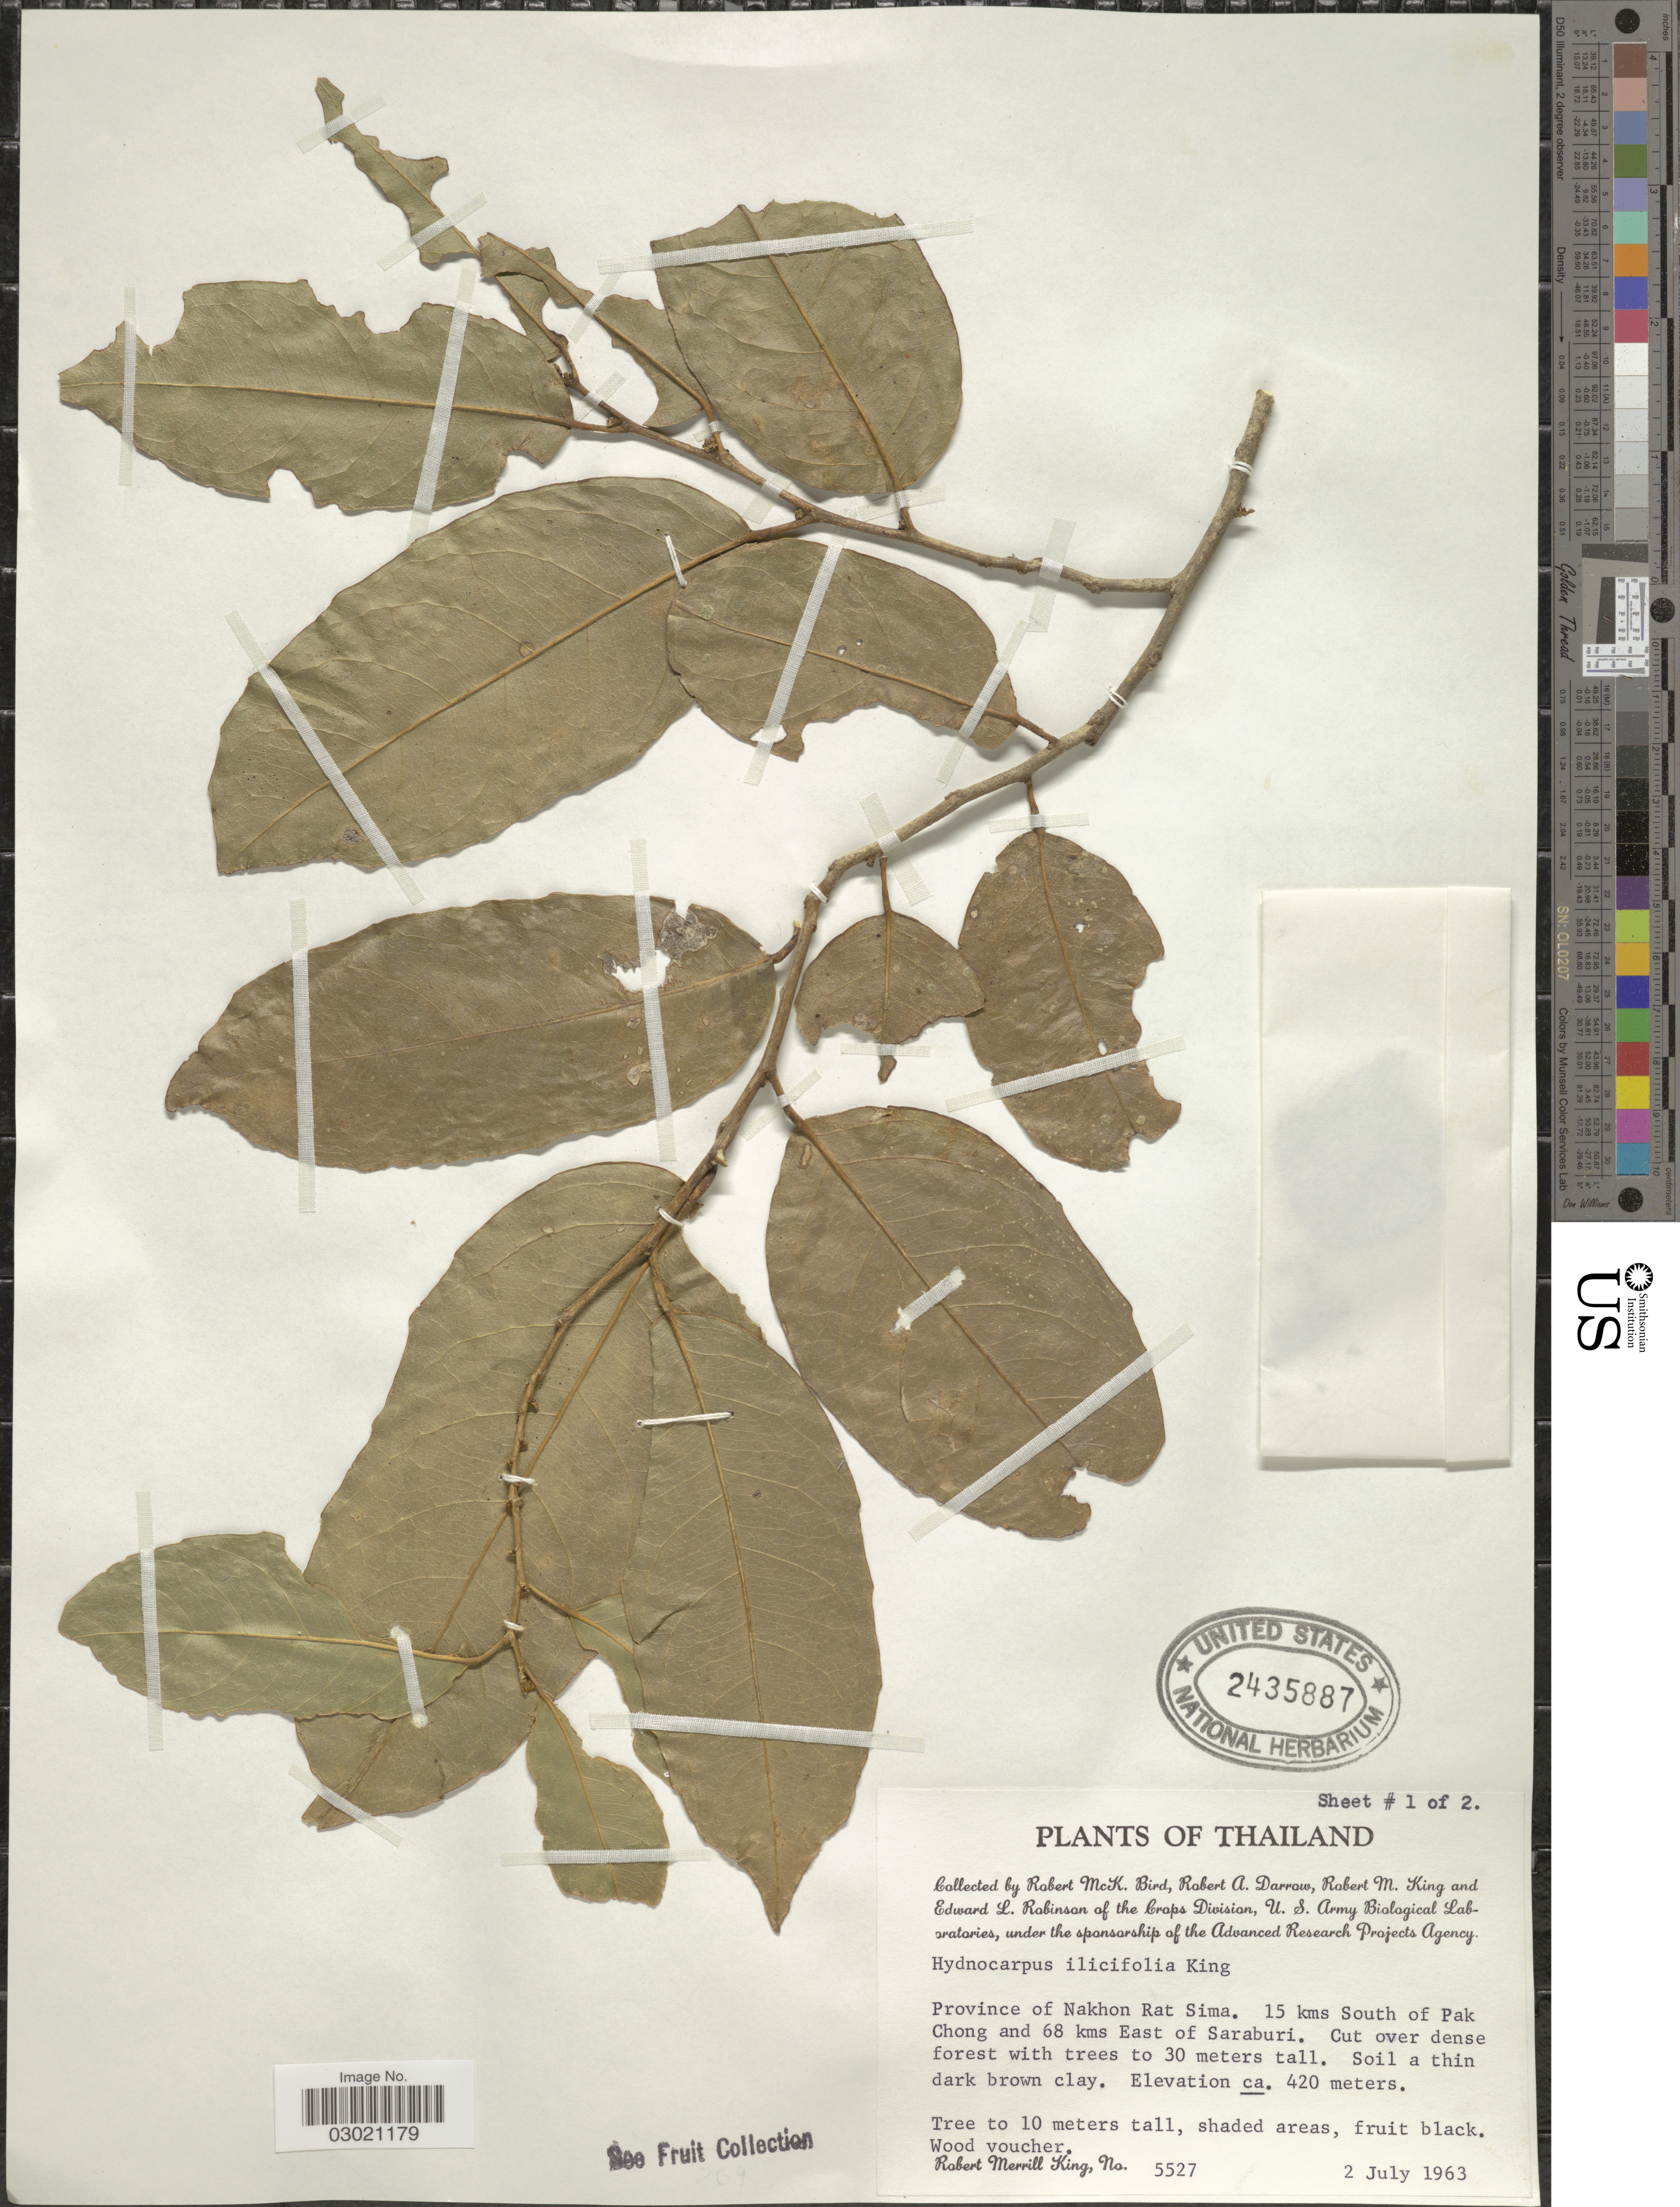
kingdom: Plantae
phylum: Tracheophyta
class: Magnoliopsida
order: Malpighiales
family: Achariaceae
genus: Hydnocarpus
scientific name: Hydnocarpus ilicifolius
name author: R.M. King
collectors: R. M. King, R. M. Bird, R. A. Darrow & E. L. Robinson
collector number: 5527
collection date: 1963-07-02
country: Thailand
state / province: Nakhon Ratchasima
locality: Province of Nakhon Rat Sima. 15 kms South of Pak Chong and 68 kms East of Saraburi.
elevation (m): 420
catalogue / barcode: US 2435887